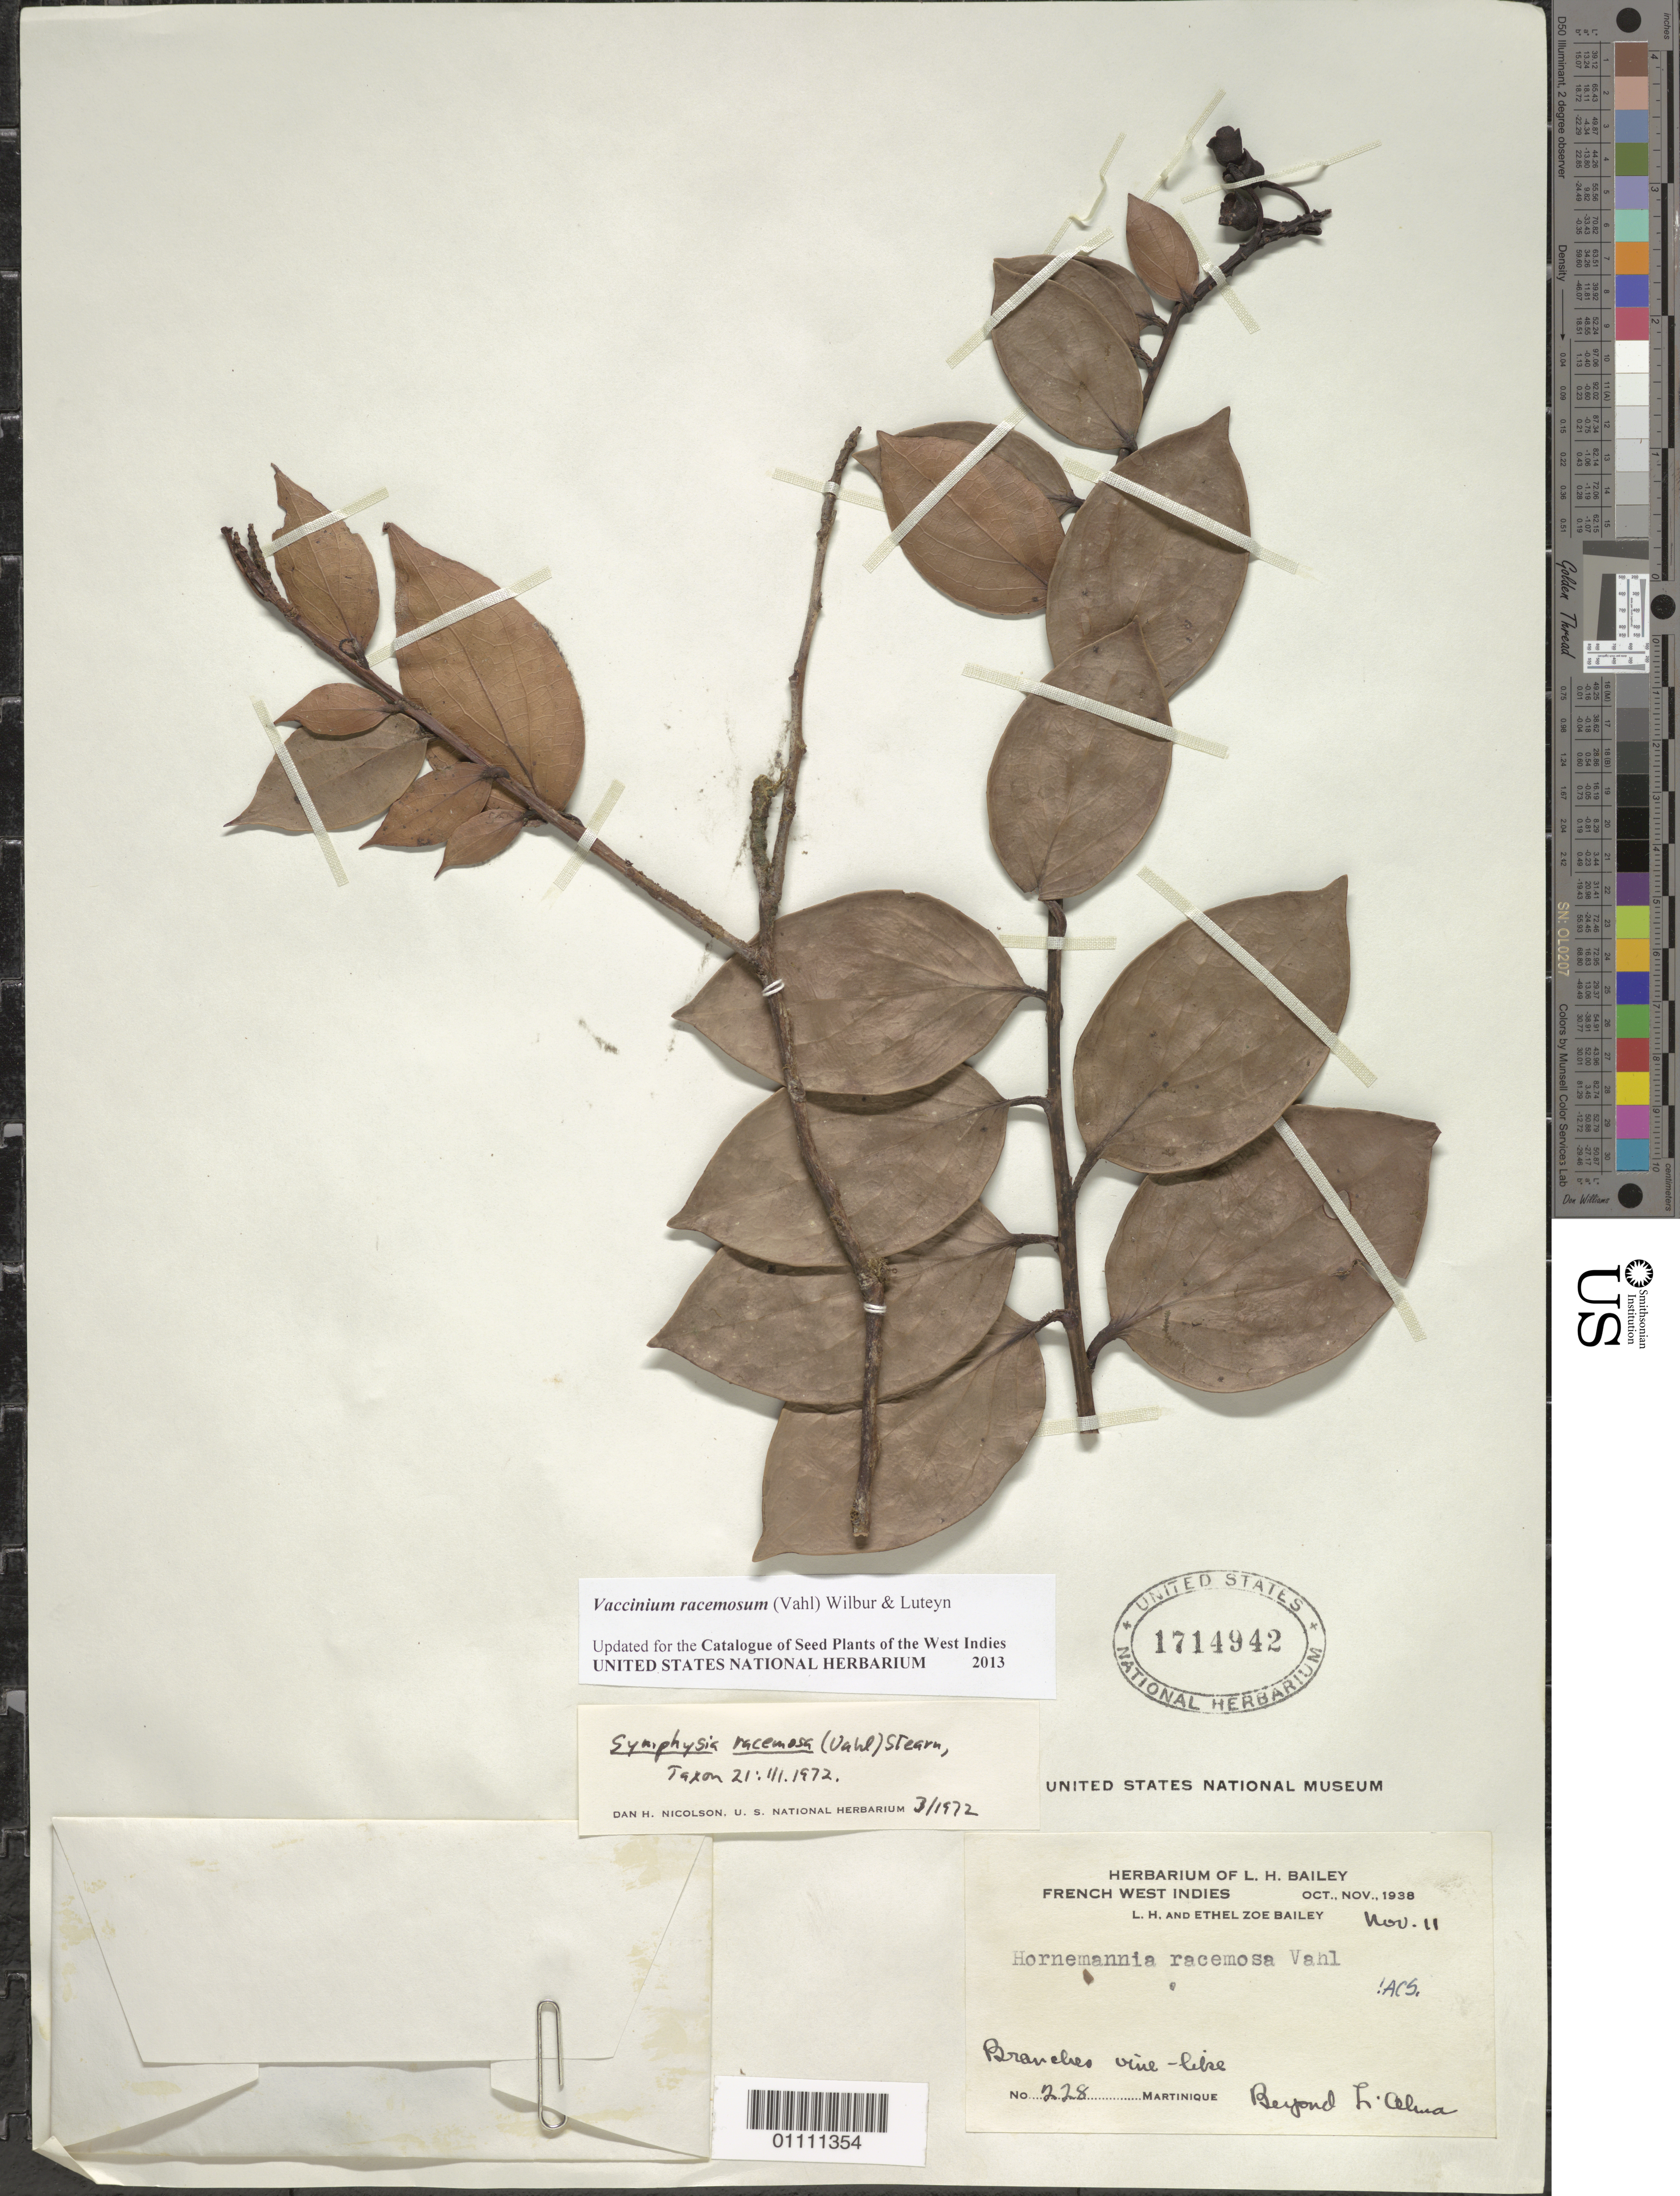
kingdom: Plantae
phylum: Tracheophyta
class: Magnoliopsida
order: Ericales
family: Ericaceae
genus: Vaccinium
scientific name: Vaccinium racemosum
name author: (Vahl) Wilbur & Luteyn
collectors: L. H. Bailey & E. Z. Bailey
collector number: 228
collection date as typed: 11 Nov 1938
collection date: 1938-11-11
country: Martinique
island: Martinique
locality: Beyond L Calma [?]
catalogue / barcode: US 1714942